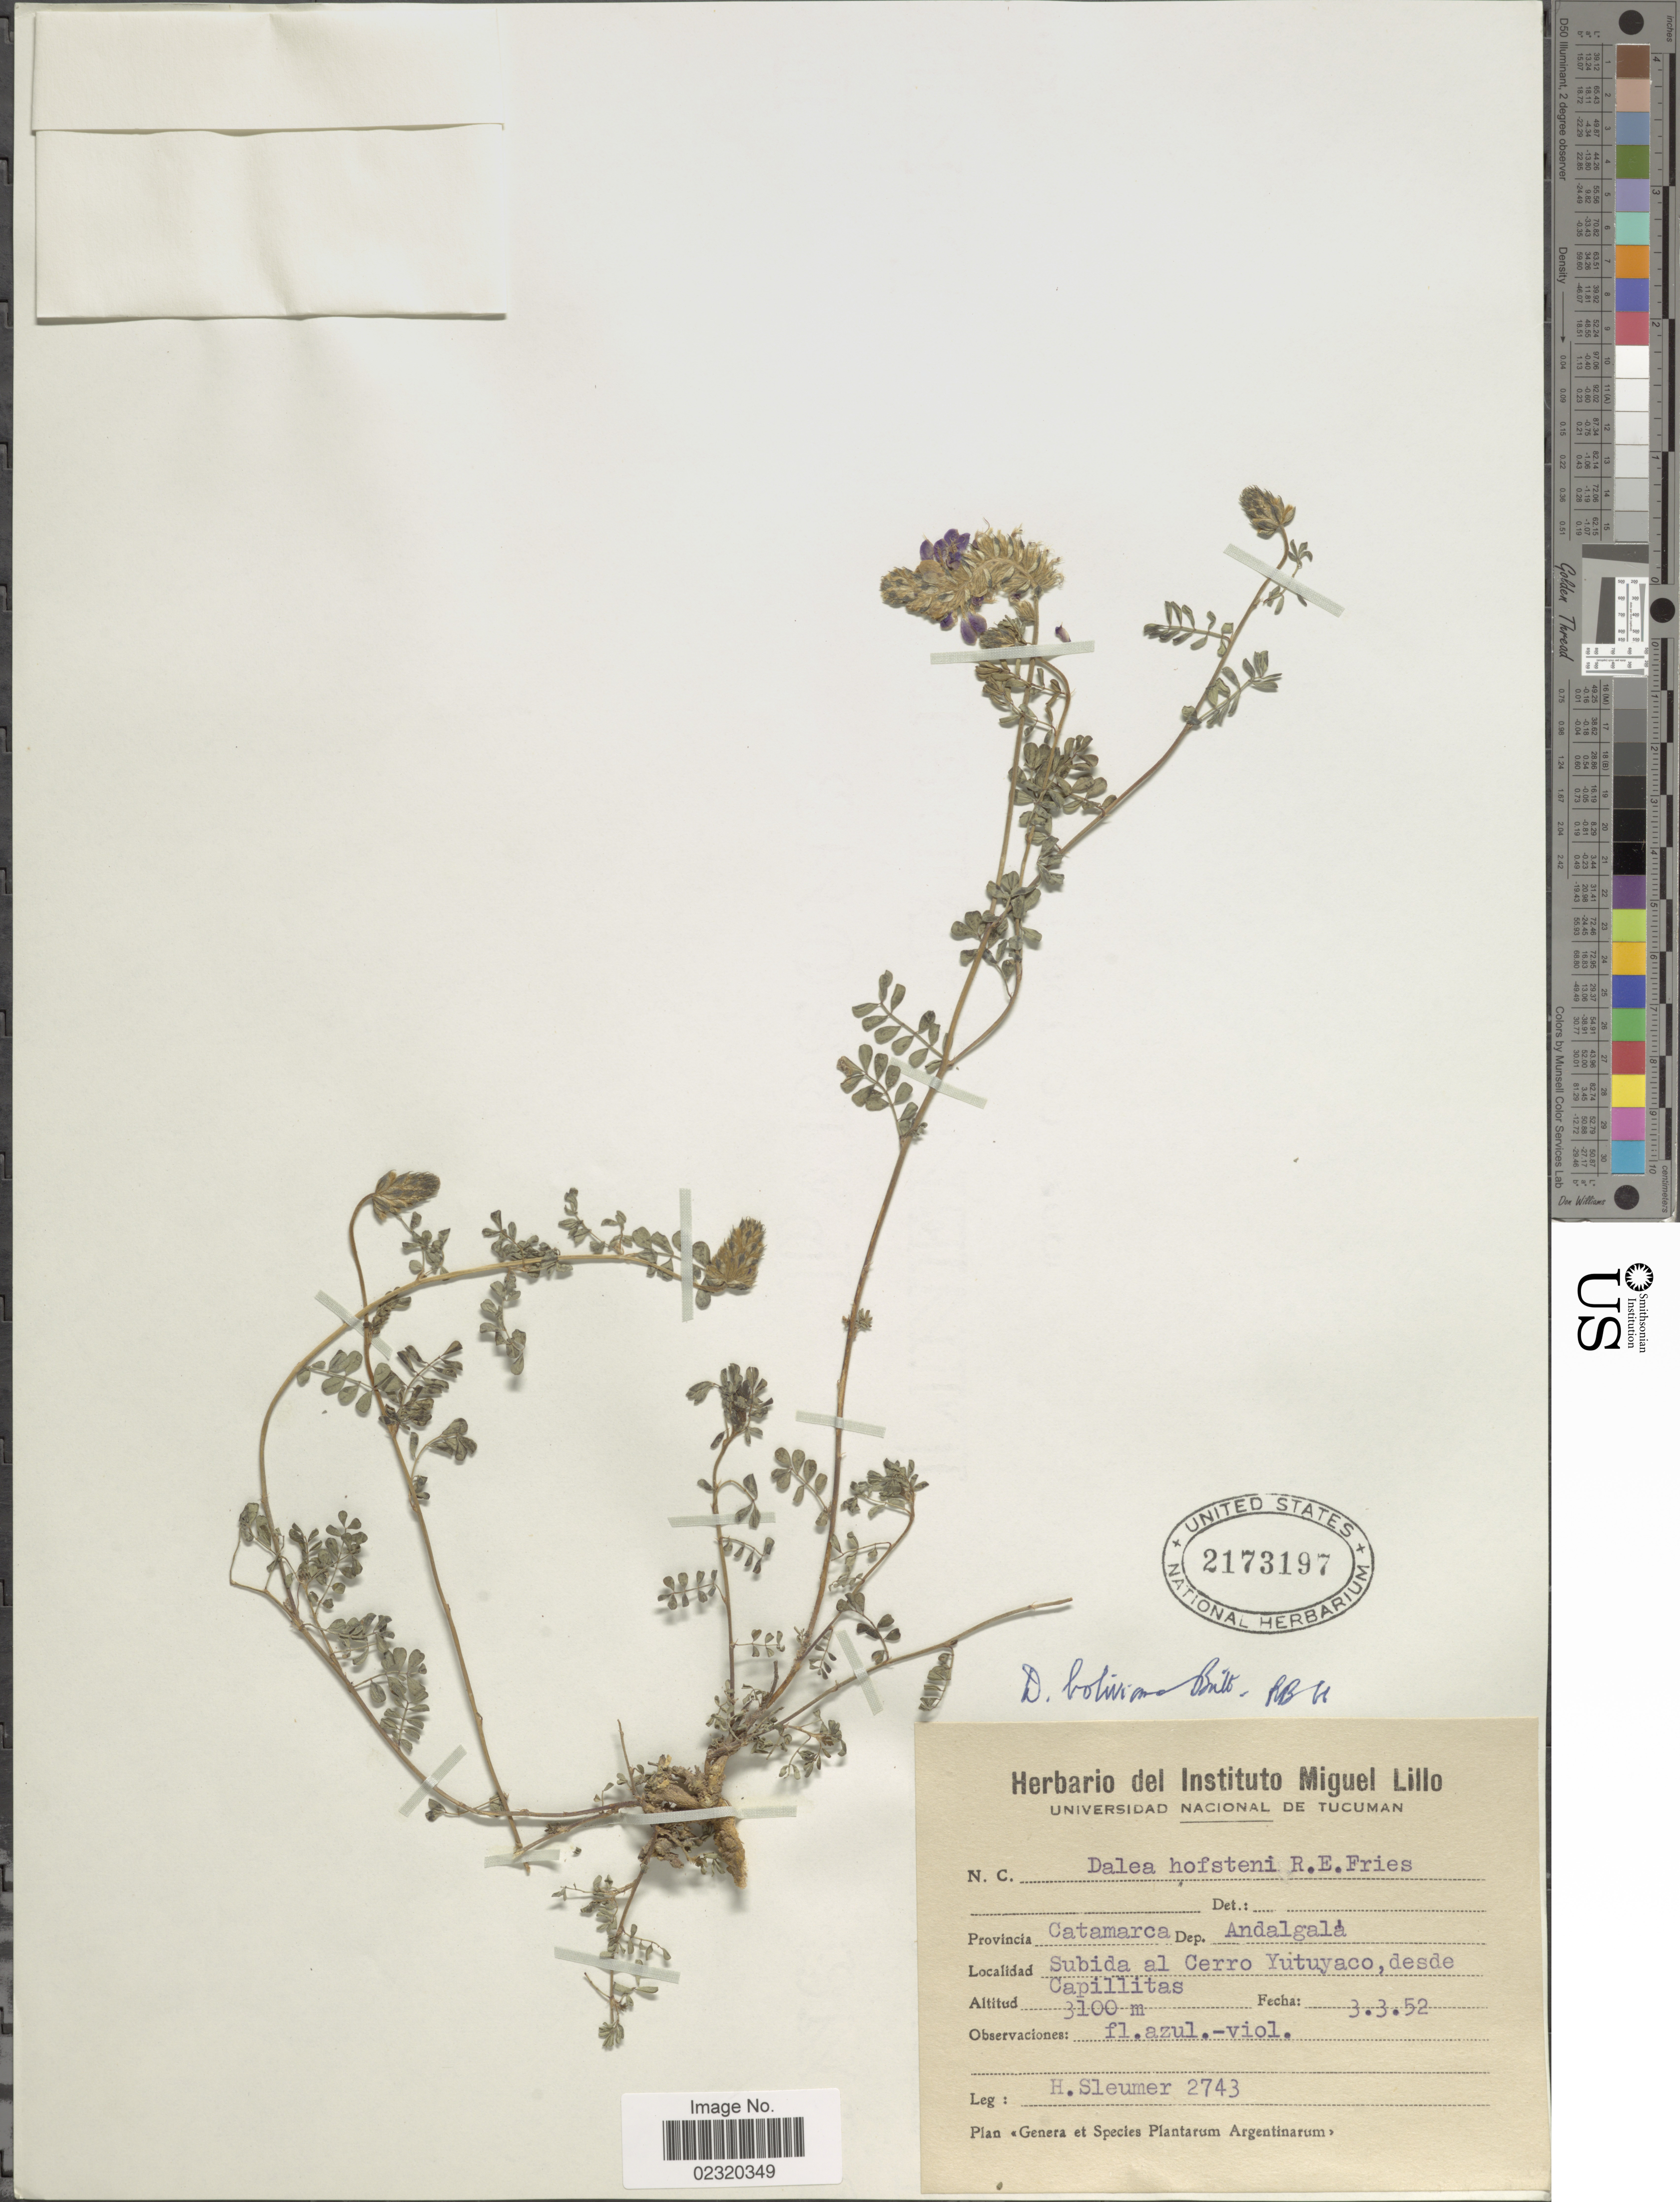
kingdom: Plantae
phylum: Tracheophyta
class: Magnoliopsida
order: Fabales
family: Fabaceae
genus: Dalea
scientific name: Dalea boliviana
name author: Britton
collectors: H. O. Sleumer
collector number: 2743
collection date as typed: Transcribed d/m/y: 3/3/52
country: Argentina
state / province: Catamarca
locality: Dep. Andalgalá, Subida al Cerro Yutuyaco, desde Capillitas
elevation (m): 3100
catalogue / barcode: US 2173197